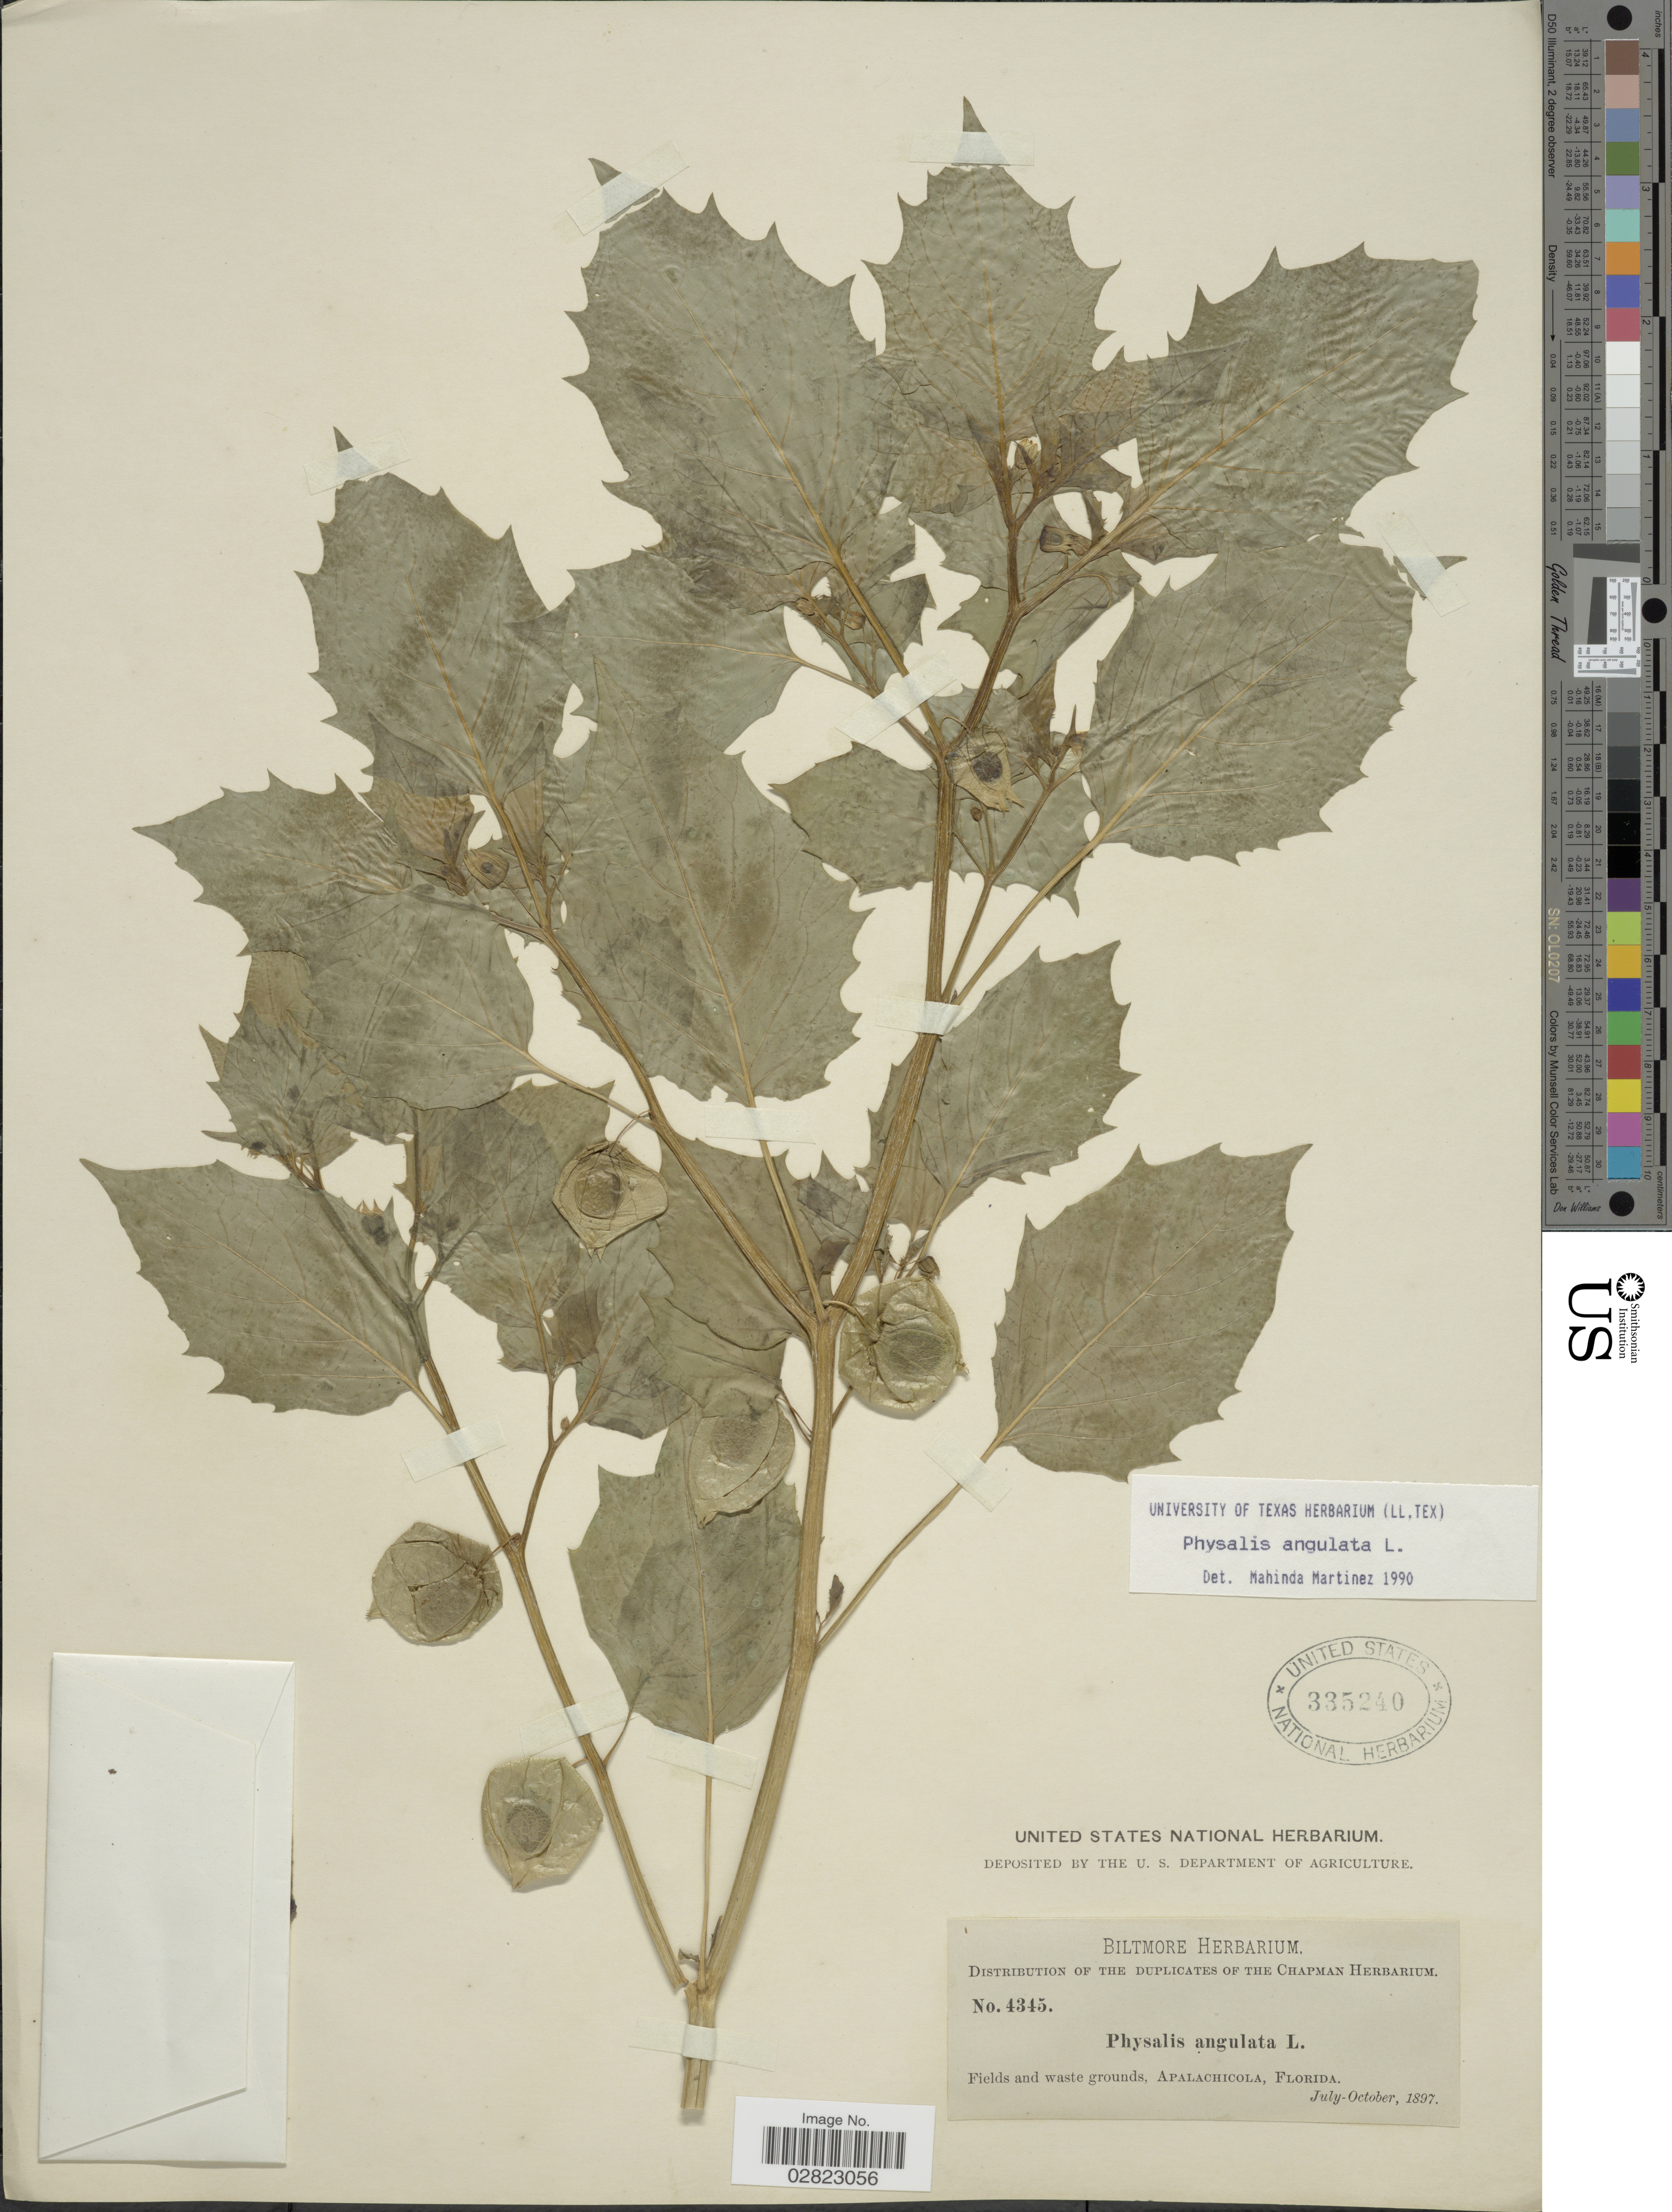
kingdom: Plantae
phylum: Tracheophyta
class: Magnoliopsida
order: Solanales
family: Solanaceae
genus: Physalis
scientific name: Physalis angulata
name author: L.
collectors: ex herb. Biltmore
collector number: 4345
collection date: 1897-07/1897-10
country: United States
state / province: Florida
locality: Fields and waste grounds, Apalachicola.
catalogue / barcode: US 335240